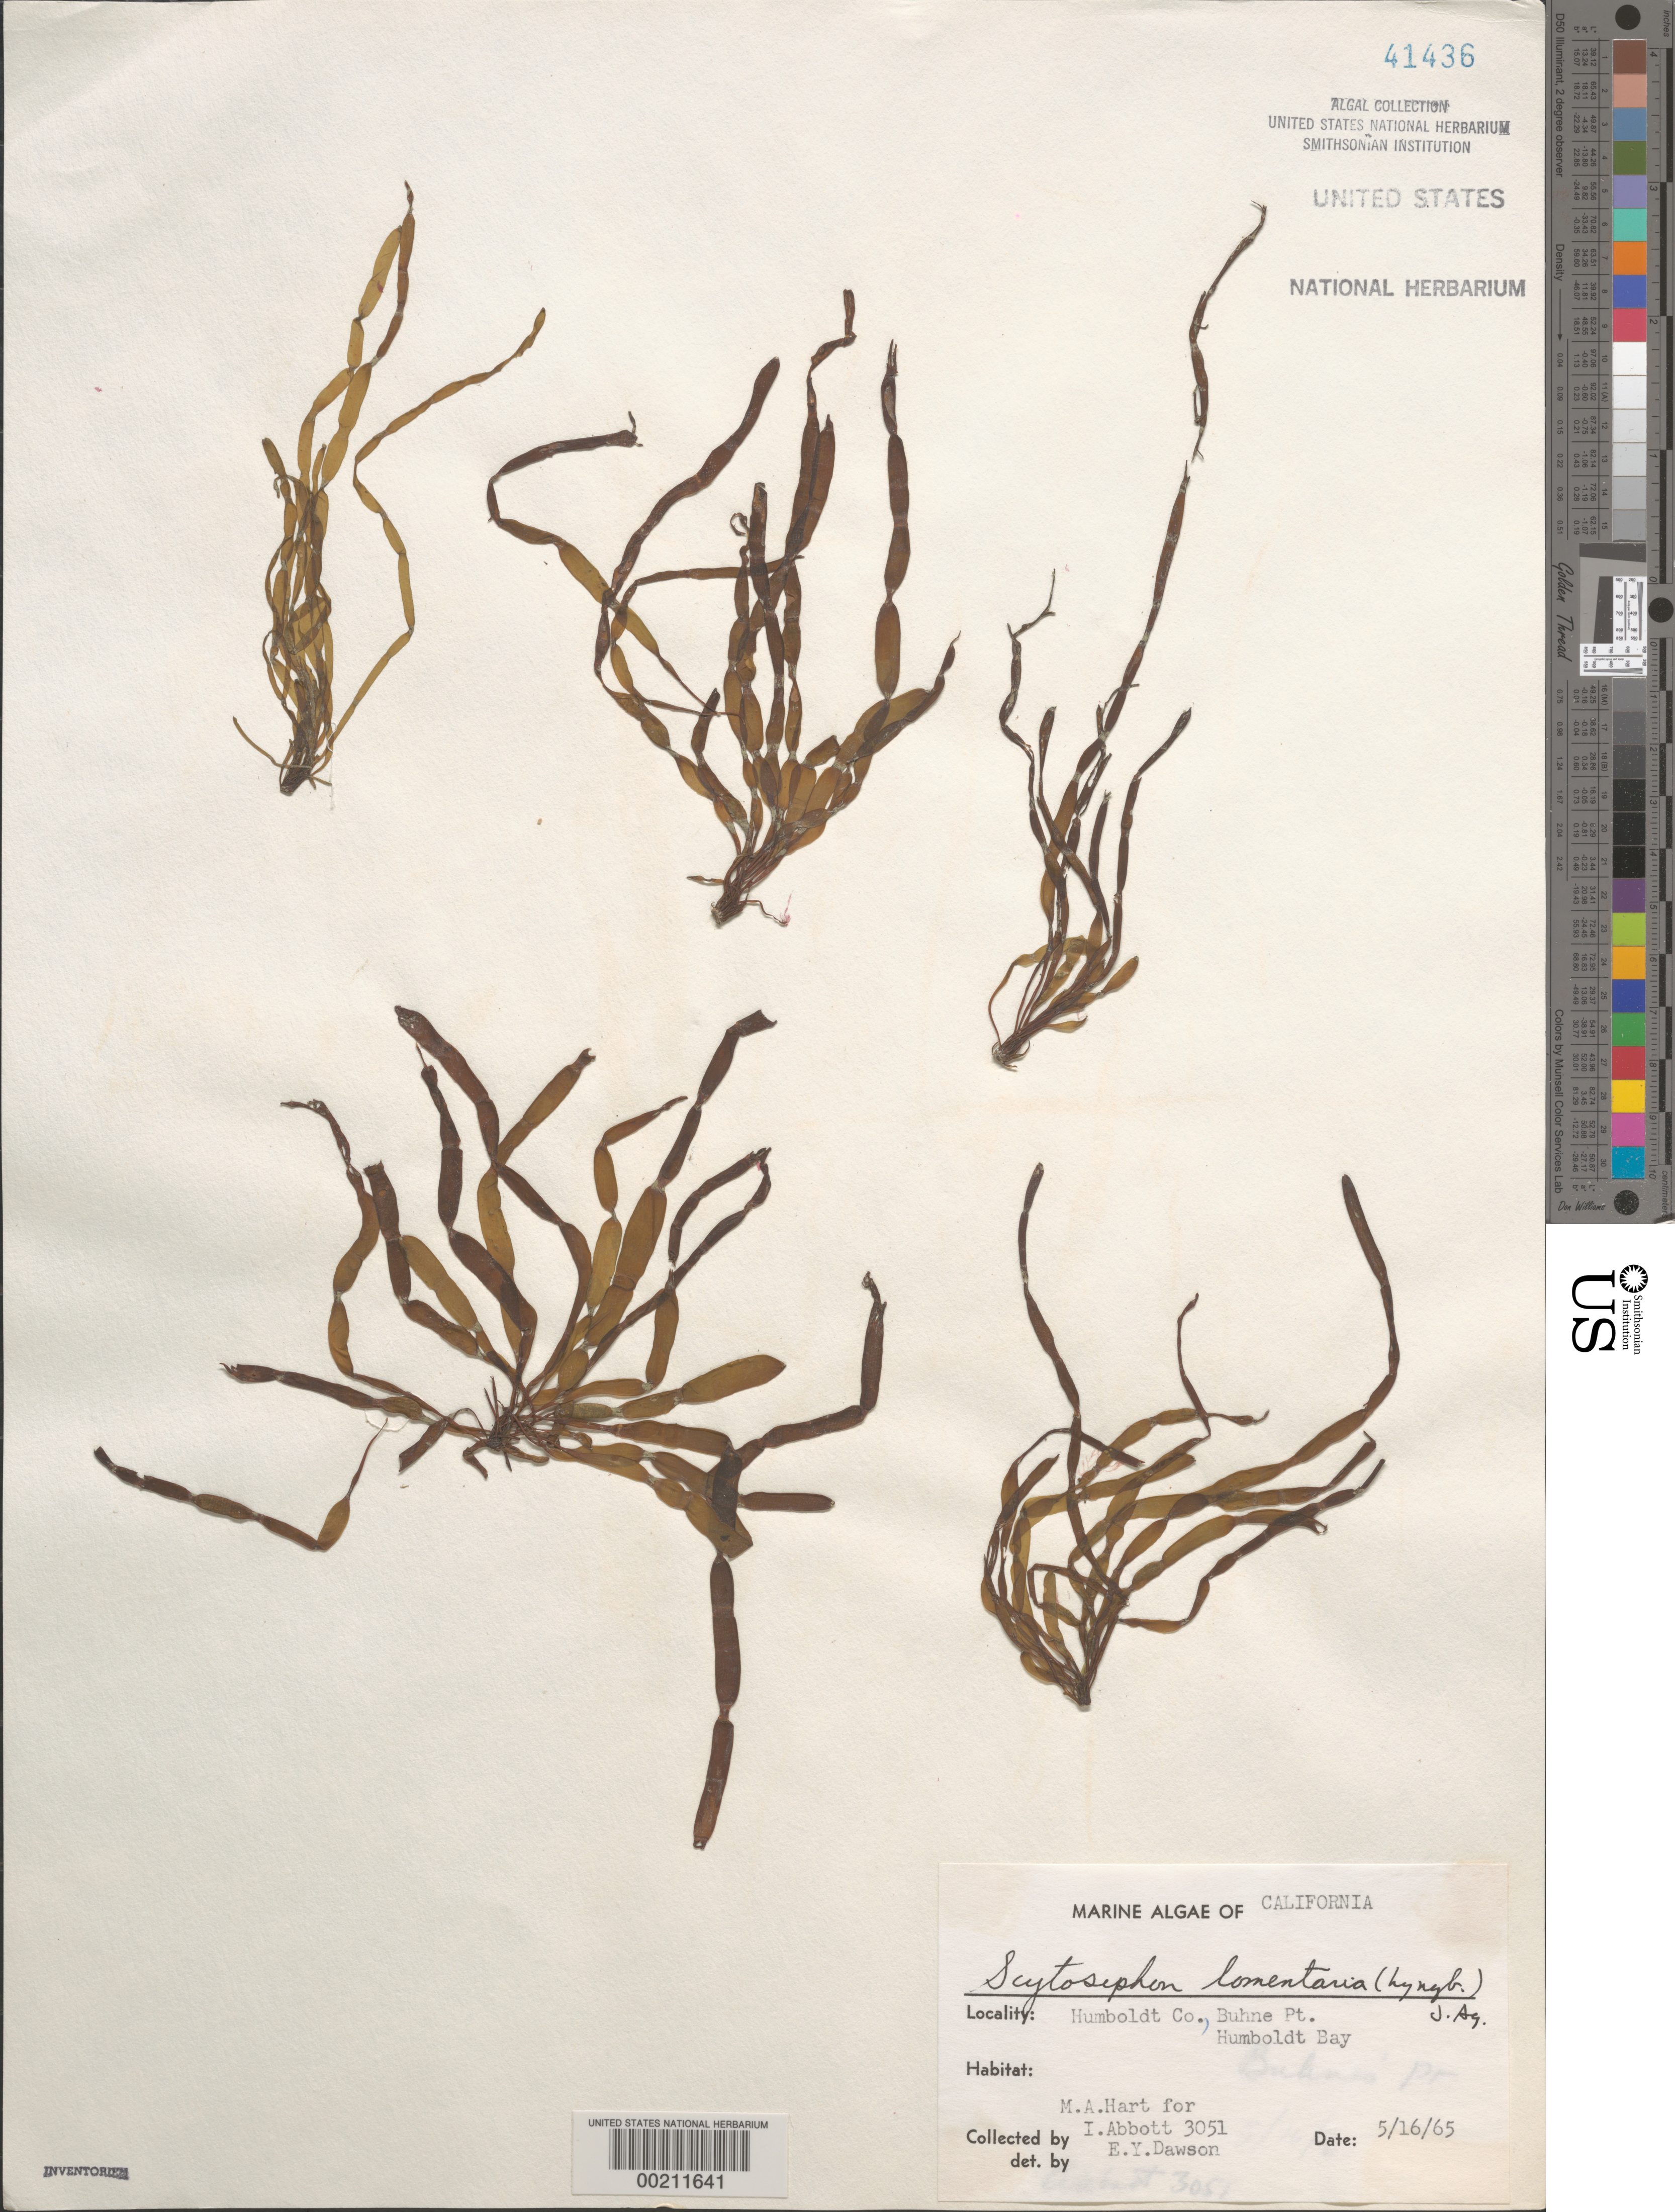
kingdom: Chromista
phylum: Ochrophyta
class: Phaeophyceae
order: Scytosiphonales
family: Scytosiphonaceae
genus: Scytosiphon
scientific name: Scytosiphon lomentaria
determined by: Dawson, E. Y.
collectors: M. A. Hart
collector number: IAA 3051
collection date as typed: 16 May 1965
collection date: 1965-05-16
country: United States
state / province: California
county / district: Humboldt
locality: Buhne Point, Humboldt Bay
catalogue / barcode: US 41436